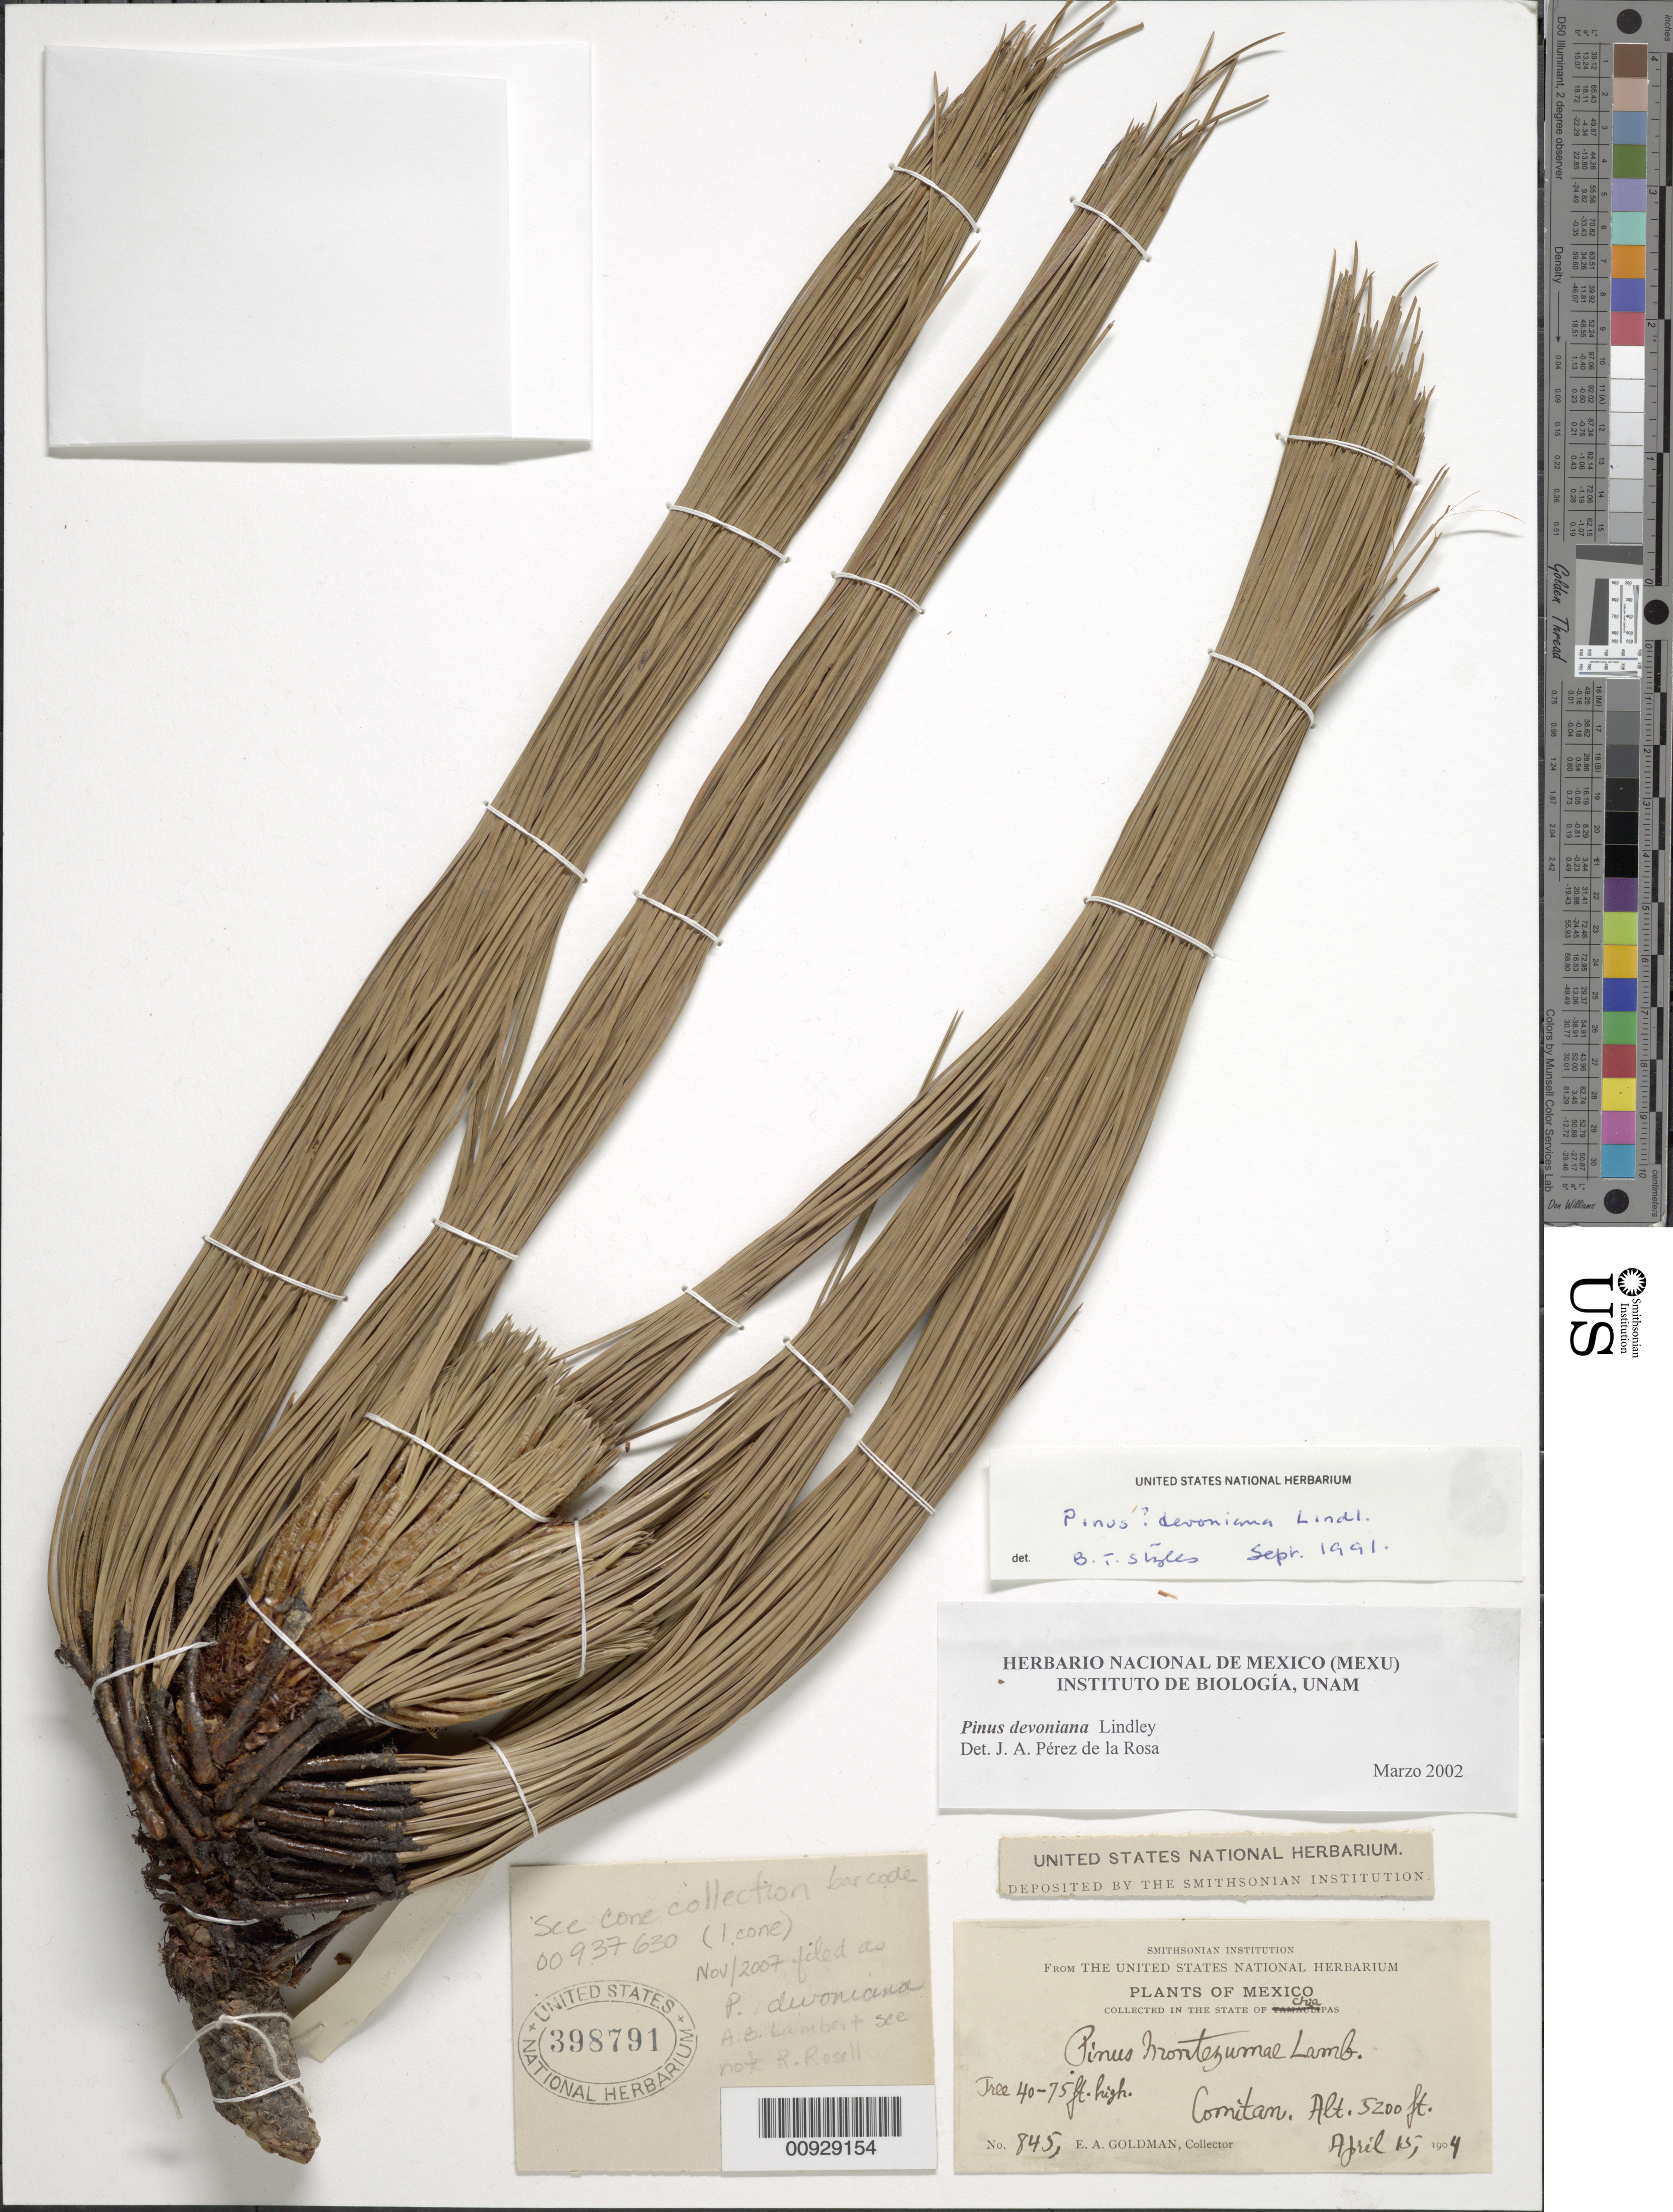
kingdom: Plantae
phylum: Tracheophyta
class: Pinopsida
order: Pinales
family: Pinaceae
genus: Pinus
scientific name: Pinus montezumae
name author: Lamb.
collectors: E. A. Goldman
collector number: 845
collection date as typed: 15 Apr 1904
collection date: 1904-04-15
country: Mexico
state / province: Chiapas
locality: Comitan.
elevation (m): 1585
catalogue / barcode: US 398791